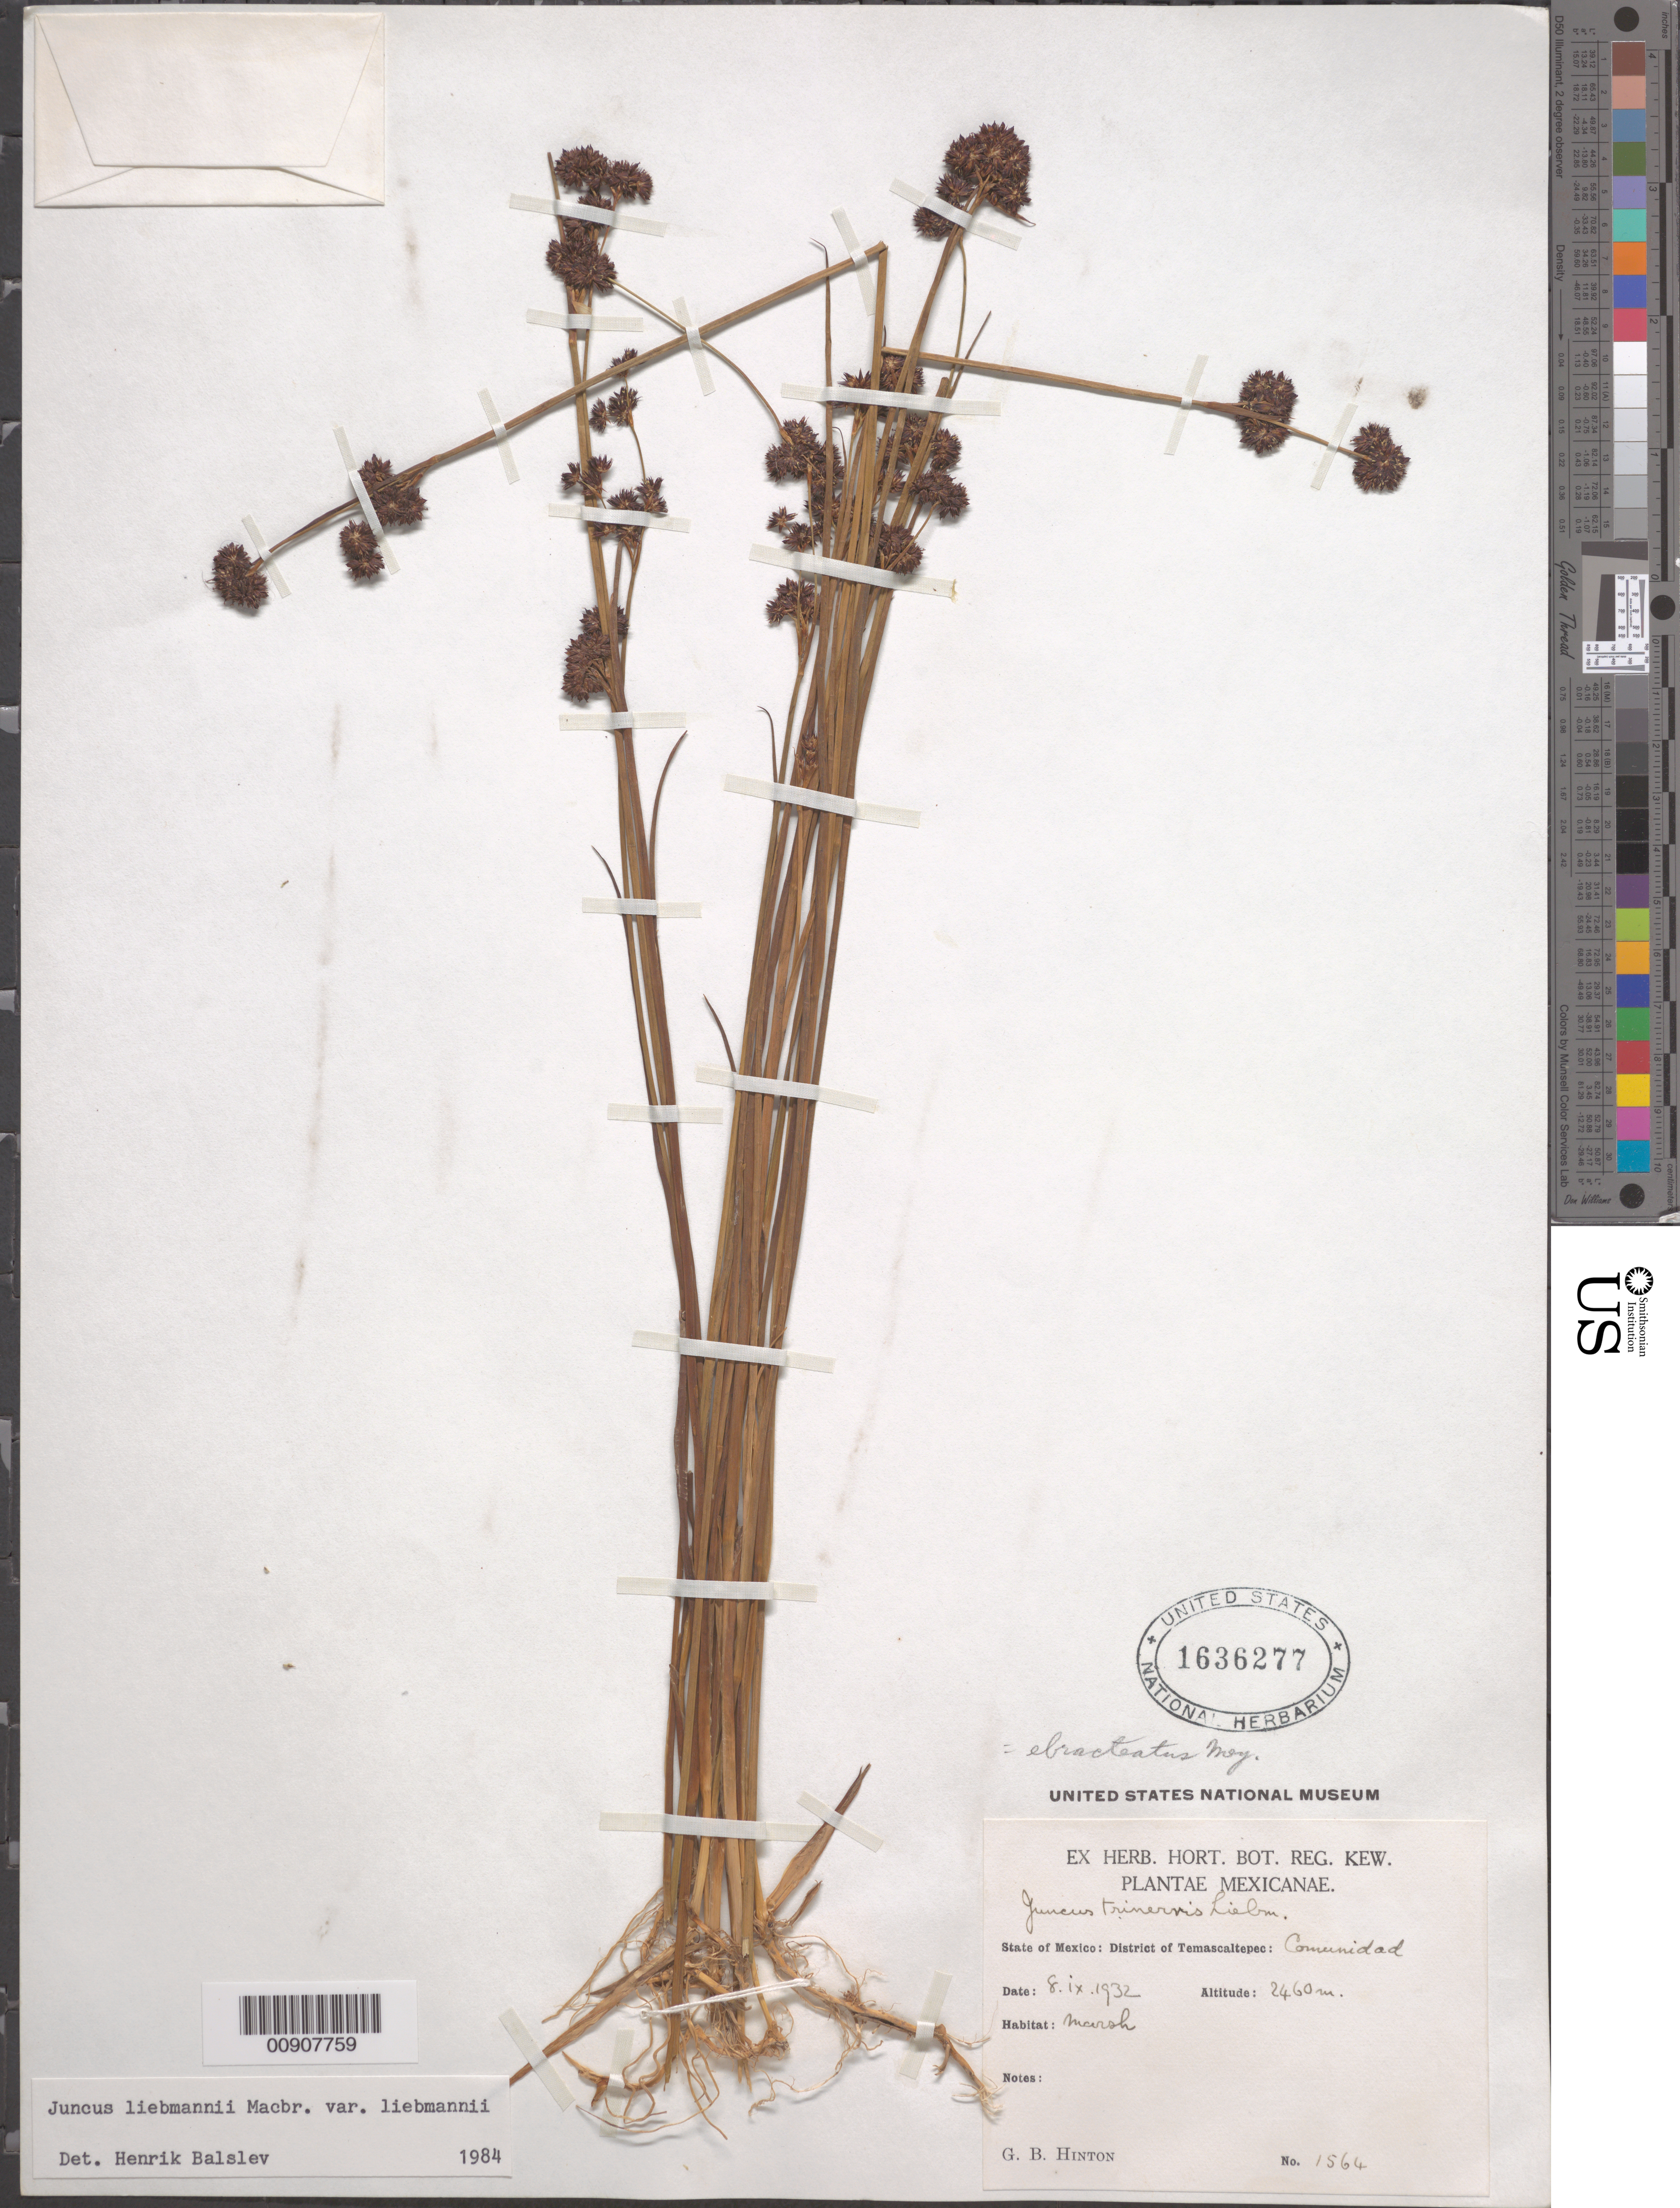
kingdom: Plantae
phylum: Tracheophyta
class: Liliopsida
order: Poales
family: Juncaceae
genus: Juncus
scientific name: Juncus liebmannii var. liebmannii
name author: J.F. Macbr.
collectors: G. B. Hinton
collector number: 1564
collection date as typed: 08 Sep 1932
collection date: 1932-09-08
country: Mexico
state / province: México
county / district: Temascaltepec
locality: State of Mexico: District of Temascaltepec: Comunidad.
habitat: Marsh.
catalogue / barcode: US 1636277